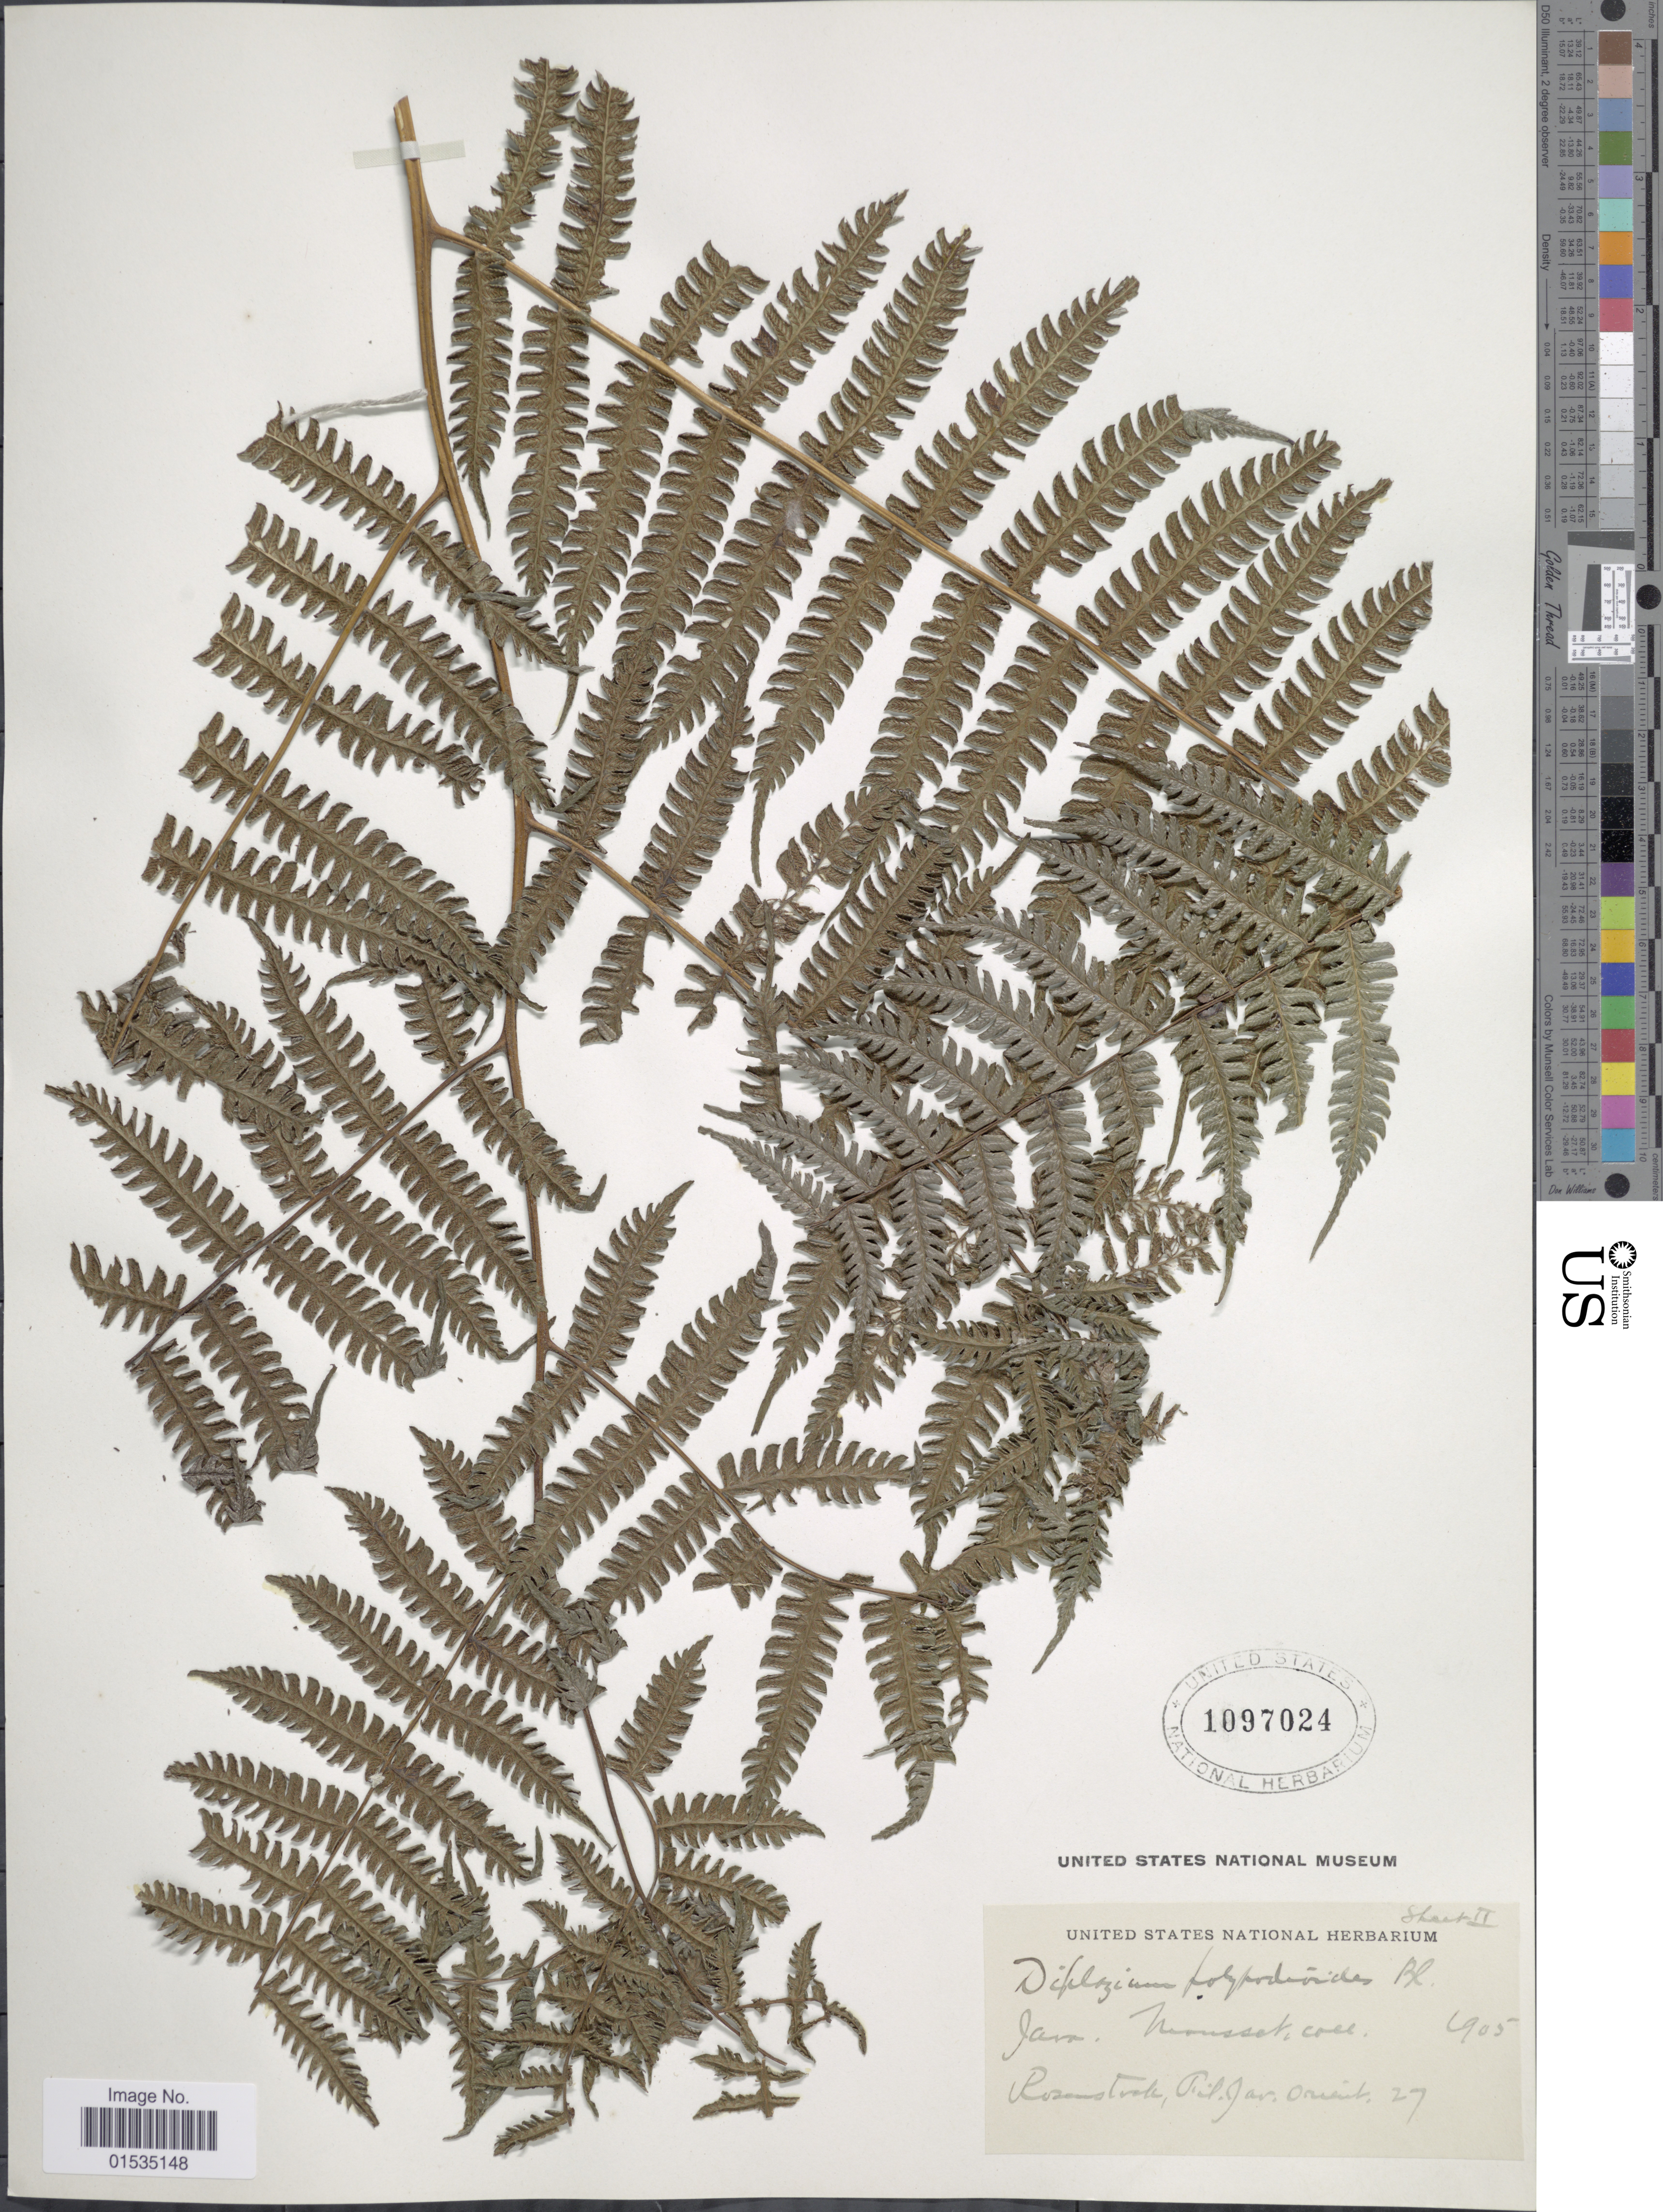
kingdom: Plantae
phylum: Tracheophyta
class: Polypodiopsida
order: Polypodiales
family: Athyriaceae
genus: Diplazium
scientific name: Diplazium polypodioides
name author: Blume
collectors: Mousset, --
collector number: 27?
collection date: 1905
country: Indonesia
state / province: Java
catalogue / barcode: US 1097024